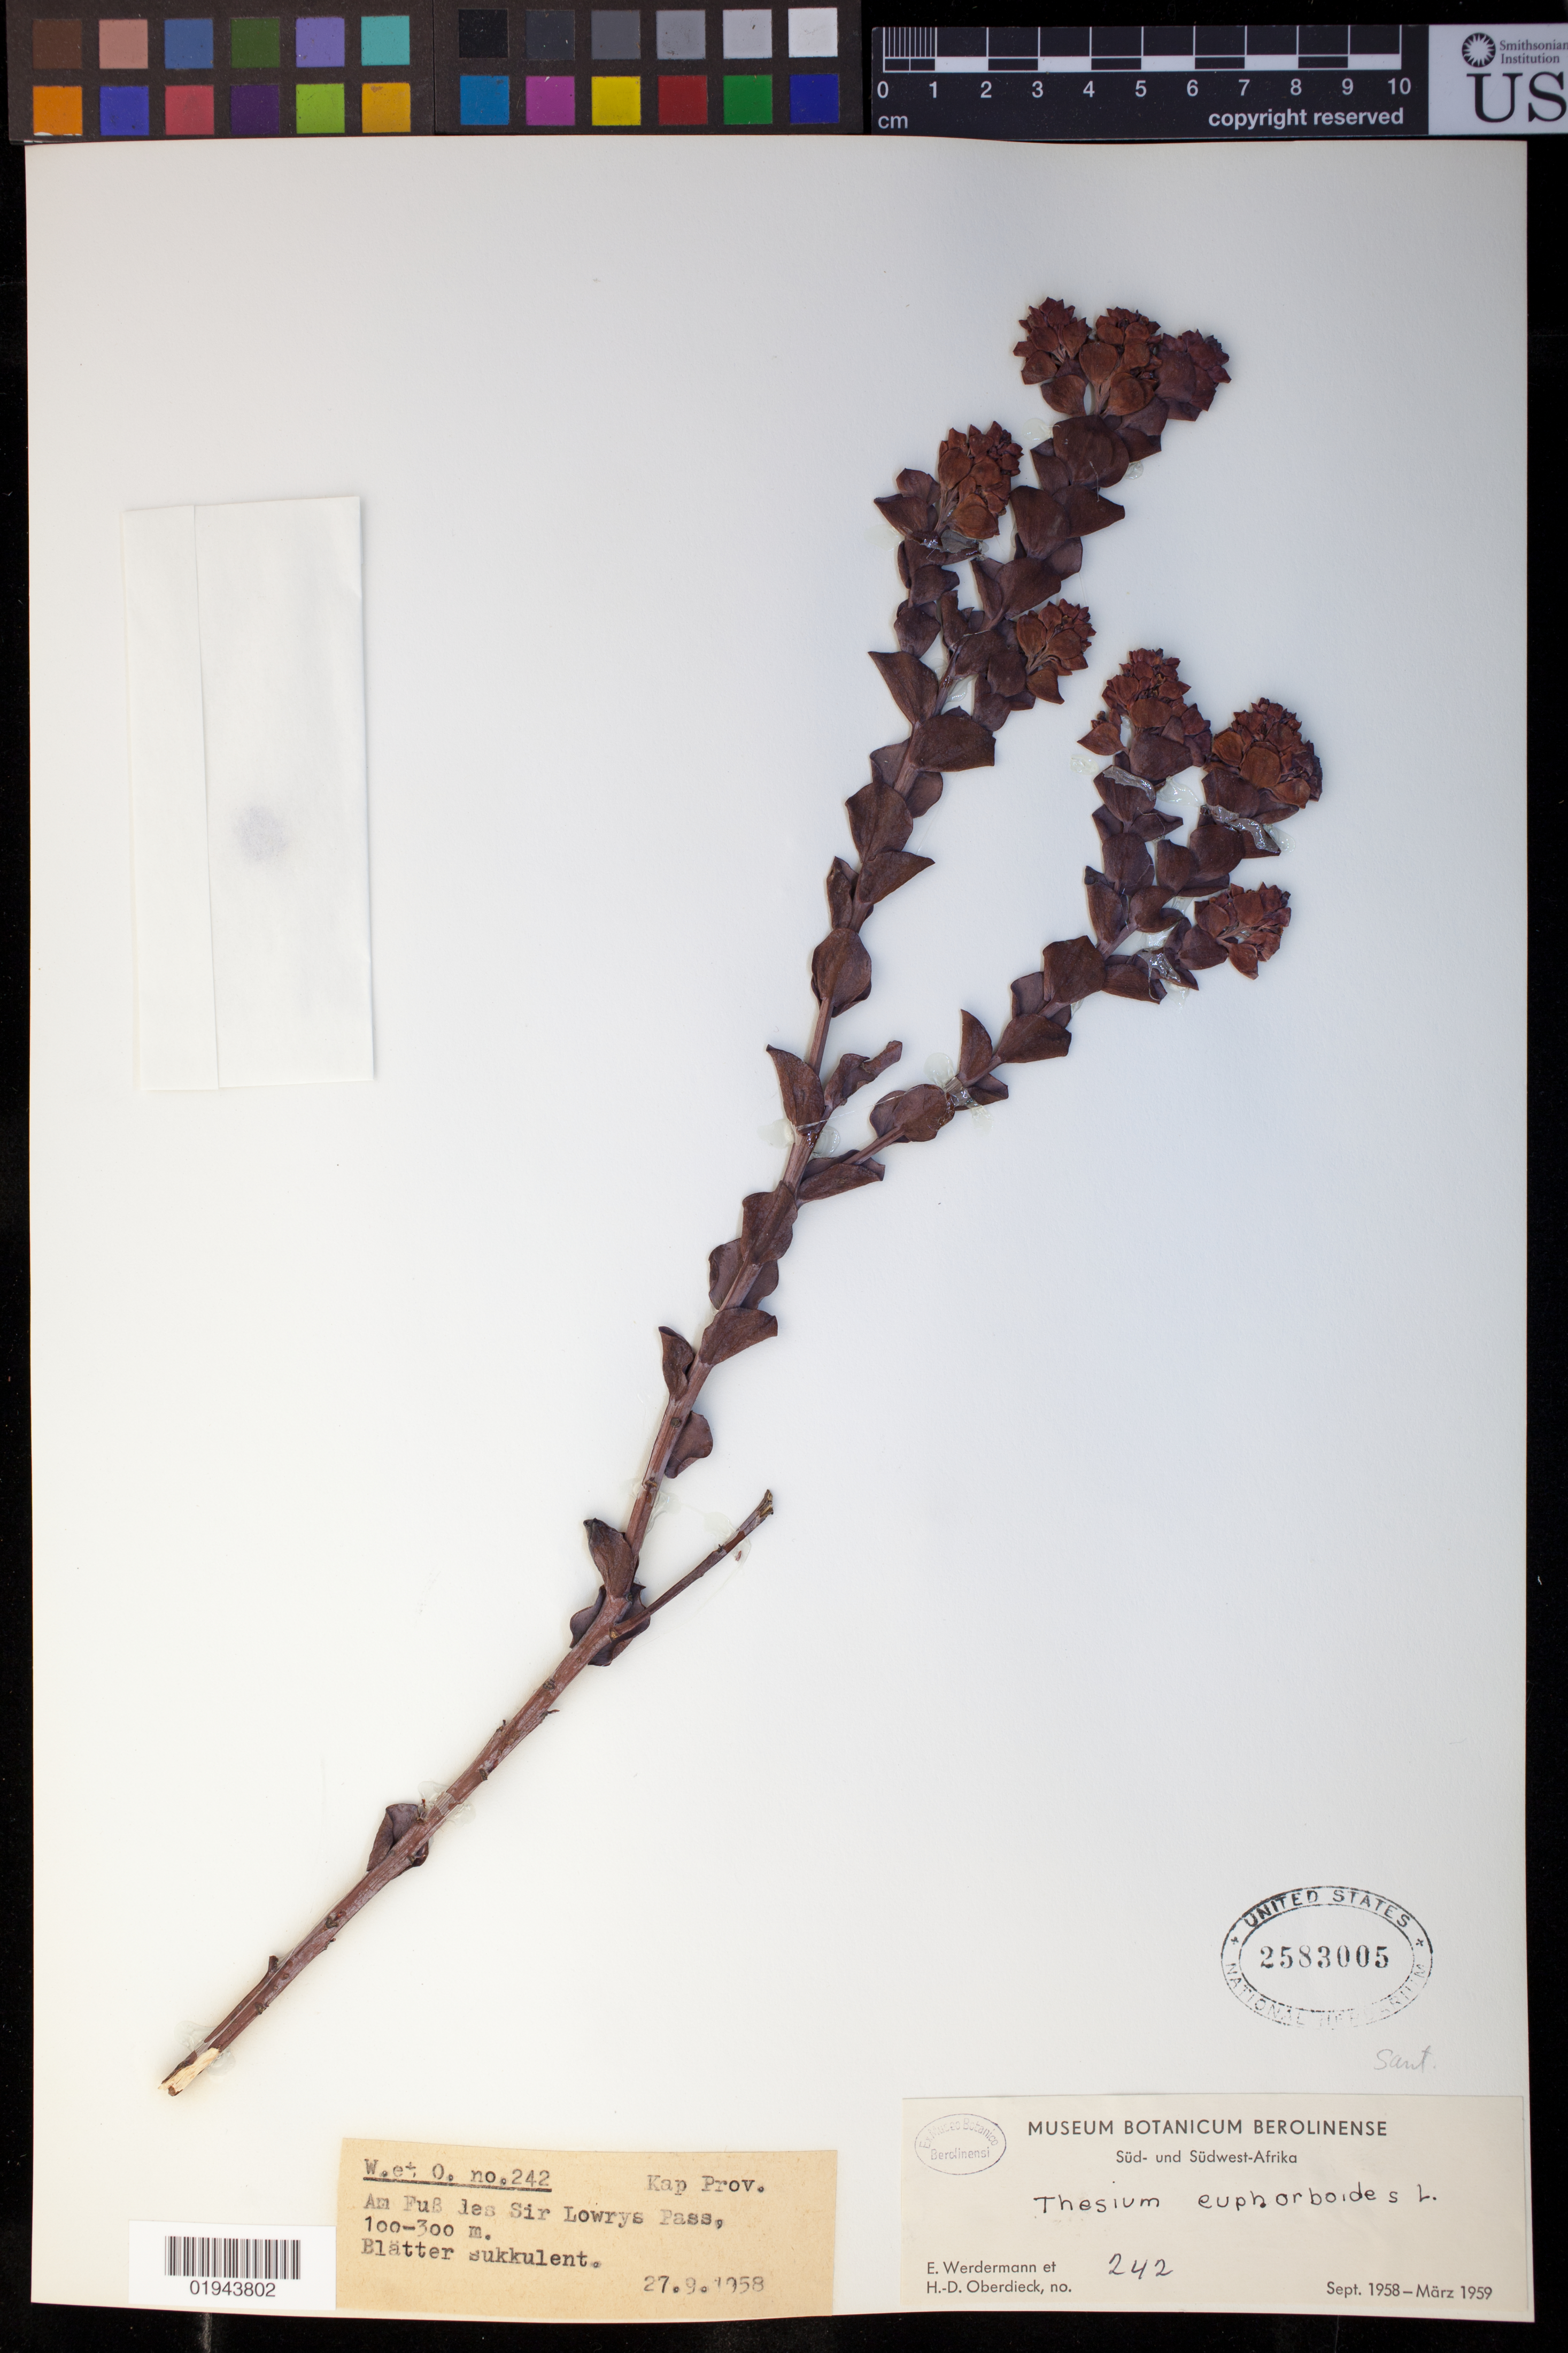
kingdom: Plantae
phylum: Tracheophyta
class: Magnoliopsida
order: Santalales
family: Thesiaceae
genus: Thesium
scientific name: Thesium euphorbioides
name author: P.J. Bergius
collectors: E. Werdermann & H. Oberdieck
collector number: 242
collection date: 1958-09-27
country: South Africa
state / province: Western Cape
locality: Am Fuss des Sir Lowrys Pass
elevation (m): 100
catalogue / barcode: US 2583005